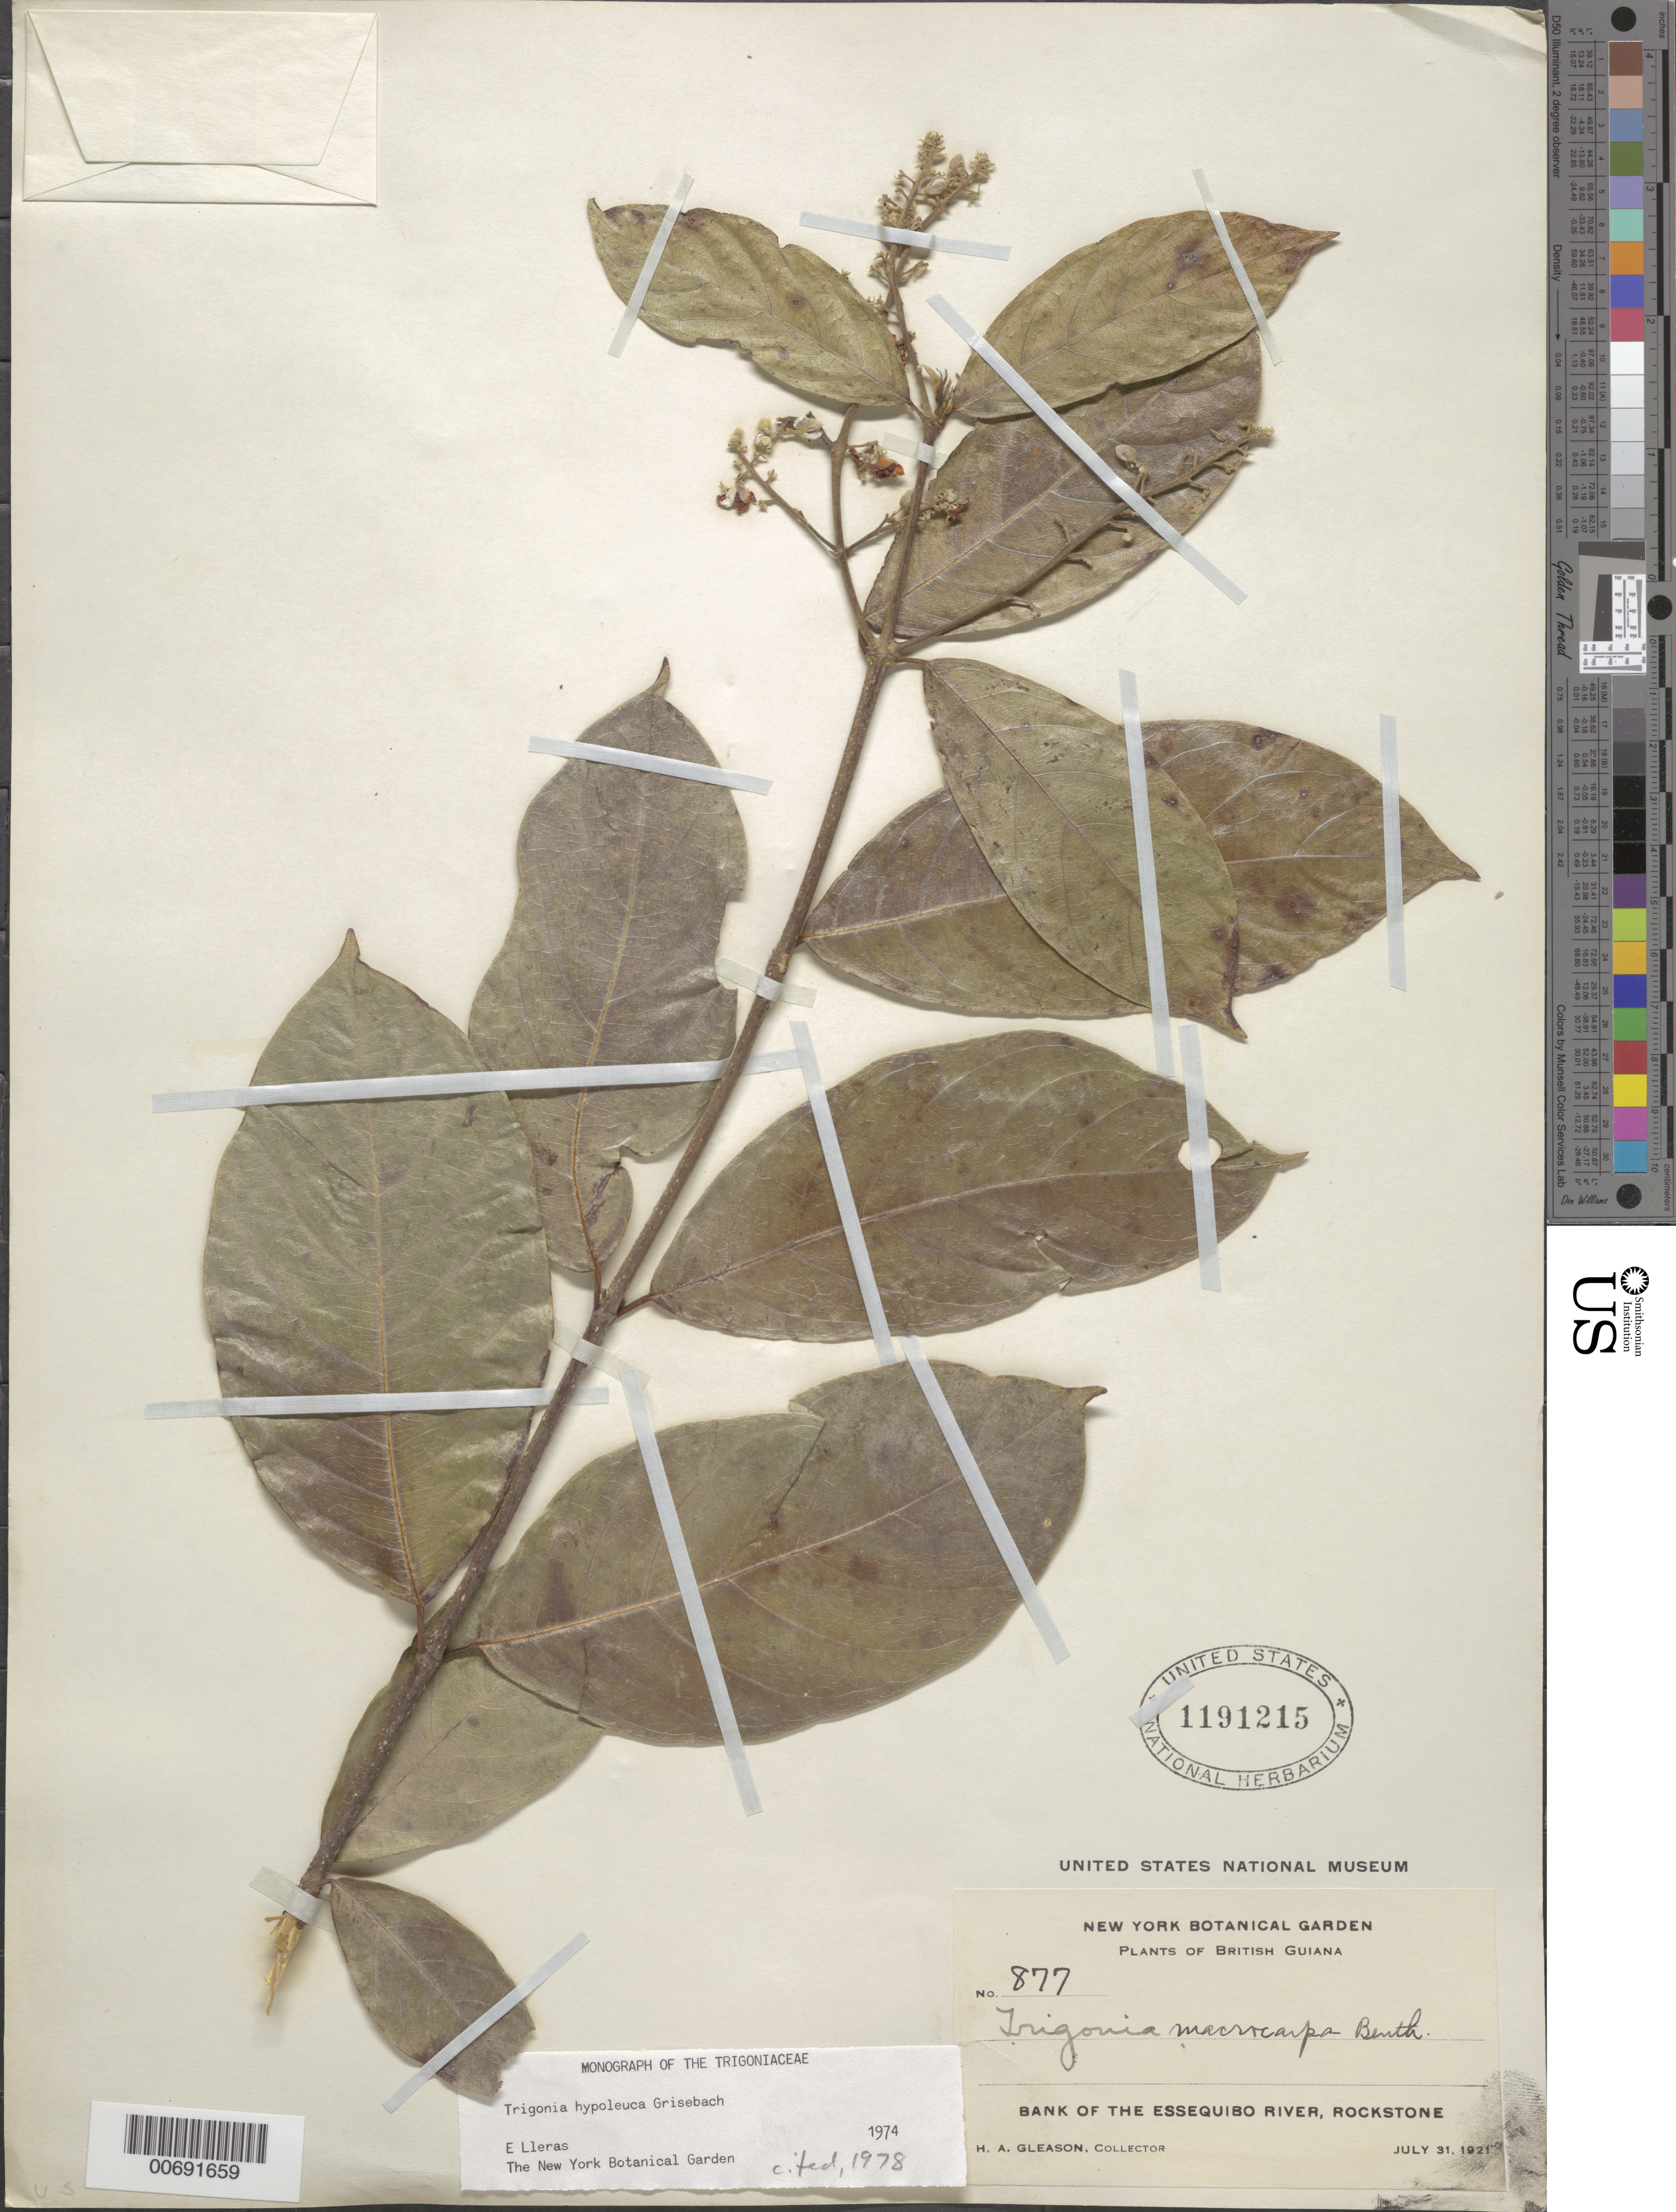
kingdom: Plantae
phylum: Tracheophyta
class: Magnoliopsida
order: Malpighiales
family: Trigoniaceae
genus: Trigonia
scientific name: Trigonia hypoleuca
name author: Griseb.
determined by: Lleras, E.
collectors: H. A. Gleason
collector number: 877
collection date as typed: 31-Jul-21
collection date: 1921-07-31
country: Guyana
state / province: U. Demerara-Berbice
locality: Rockstone, on the Essequibo River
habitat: Riverbank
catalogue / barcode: US 1191215